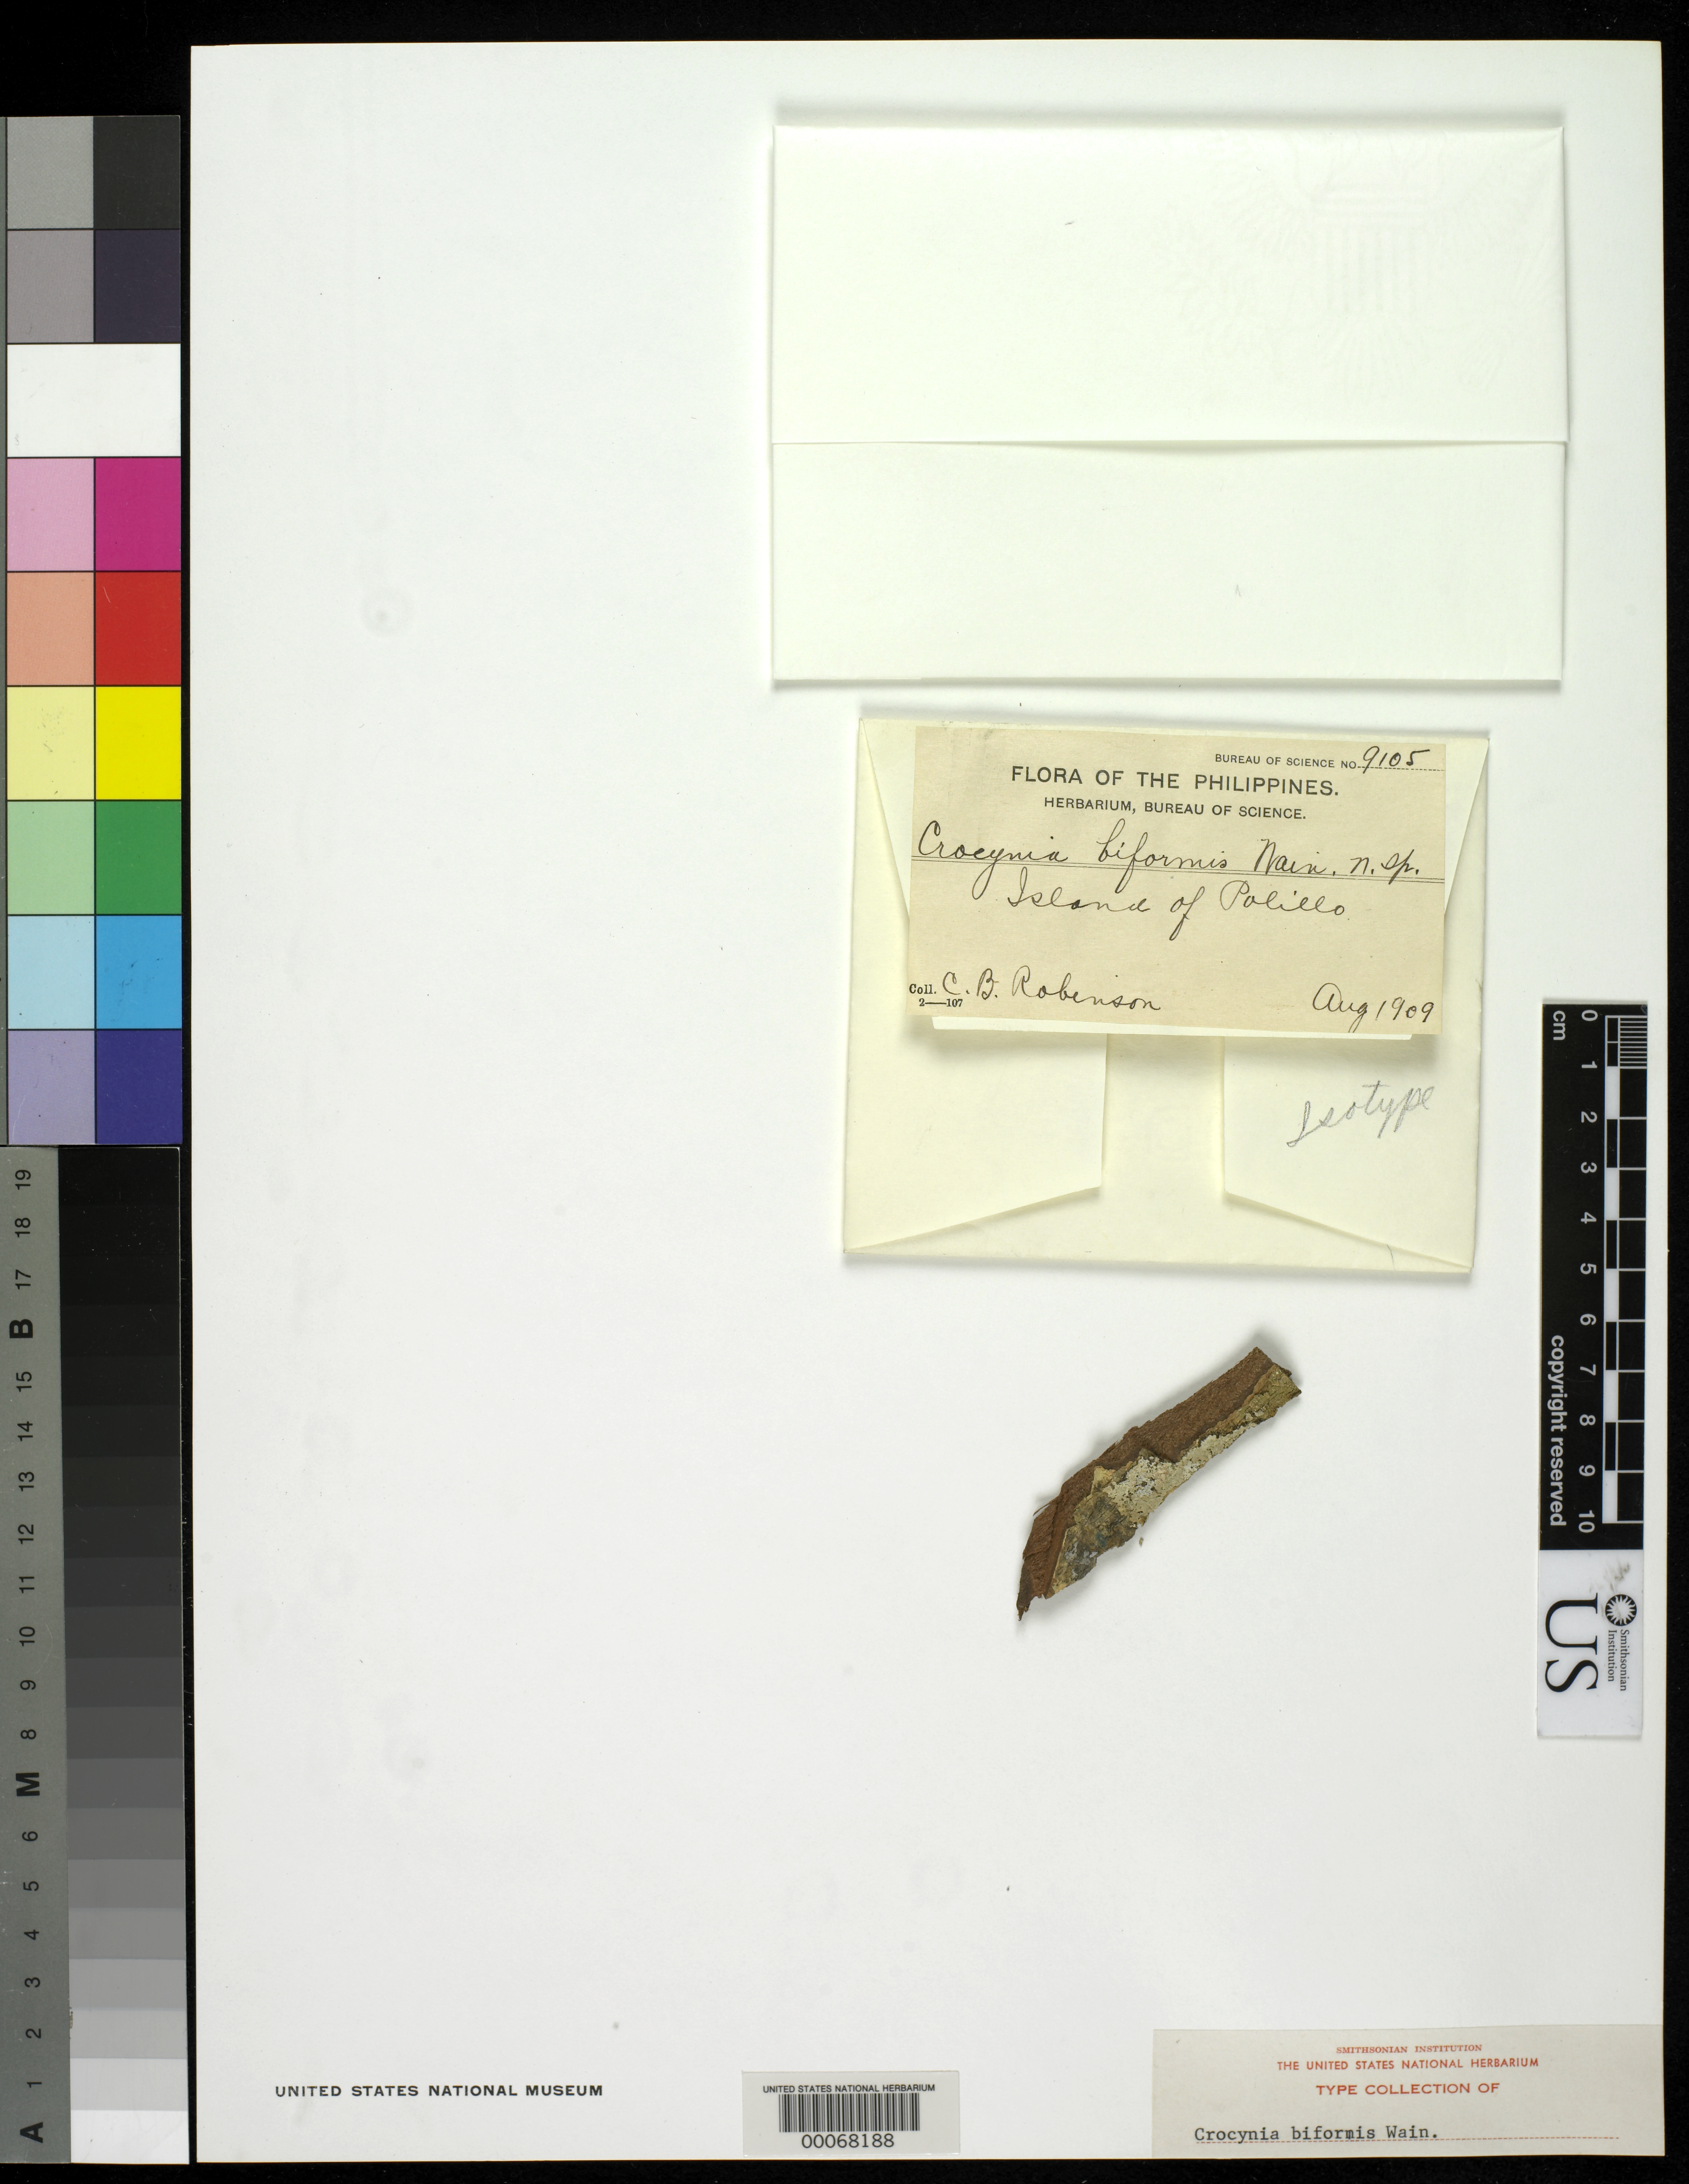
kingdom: Fungi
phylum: Ascomycota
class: Lecanoromycetes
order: Lecanorales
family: Ramalinaceae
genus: Crocynia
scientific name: Crocynia biformis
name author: Vain.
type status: Isosyntype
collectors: C. Robinson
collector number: Bur. Sci. 9105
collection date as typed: Aug 1909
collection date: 1909-08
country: Philippines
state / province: Calabarzon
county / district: Quezon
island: Luzon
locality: Island of Polillo.